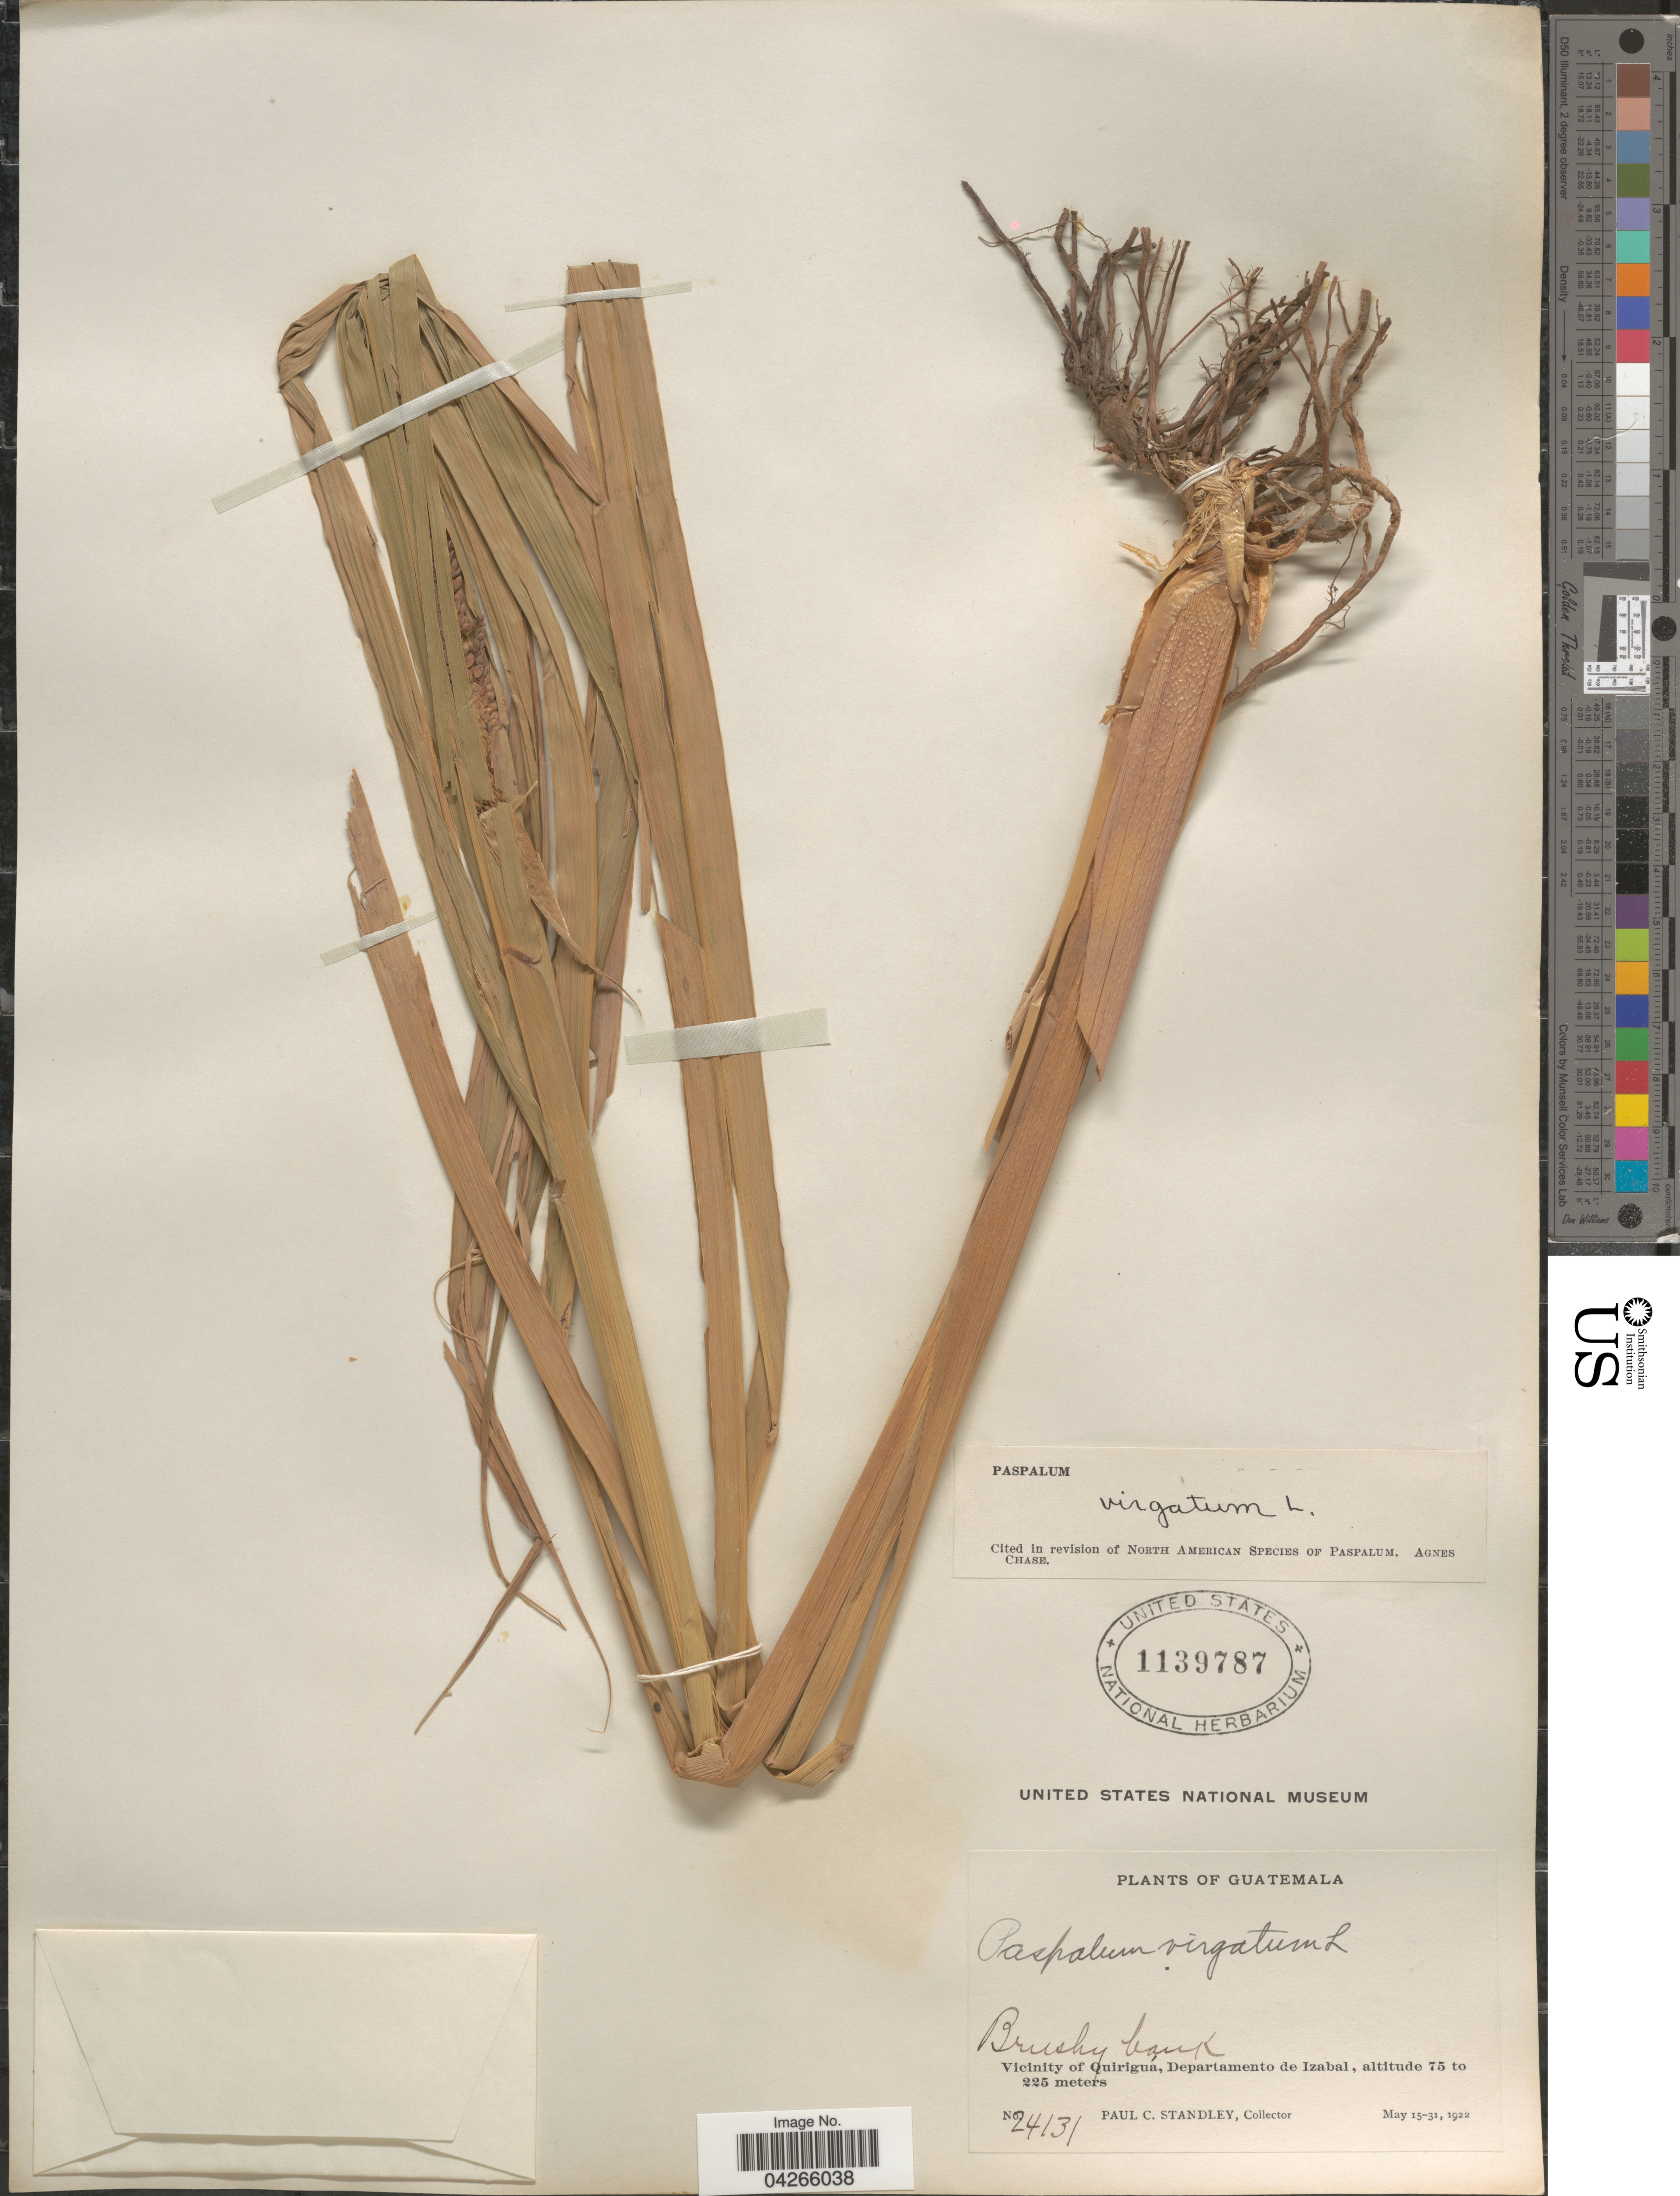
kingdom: Plantae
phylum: Tracheophyta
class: Liliopsida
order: Poales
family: Poaceae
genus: Paspalum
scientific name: Paspalum virgatum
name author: L.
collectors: P. C. Standley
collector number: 24131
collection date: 1922-05-15/1922-05-31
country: Guatemala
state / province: Izabal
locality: Vicinity of Quiriguá, Departamento de Izabal.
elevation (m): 75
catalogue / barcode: US 1139787